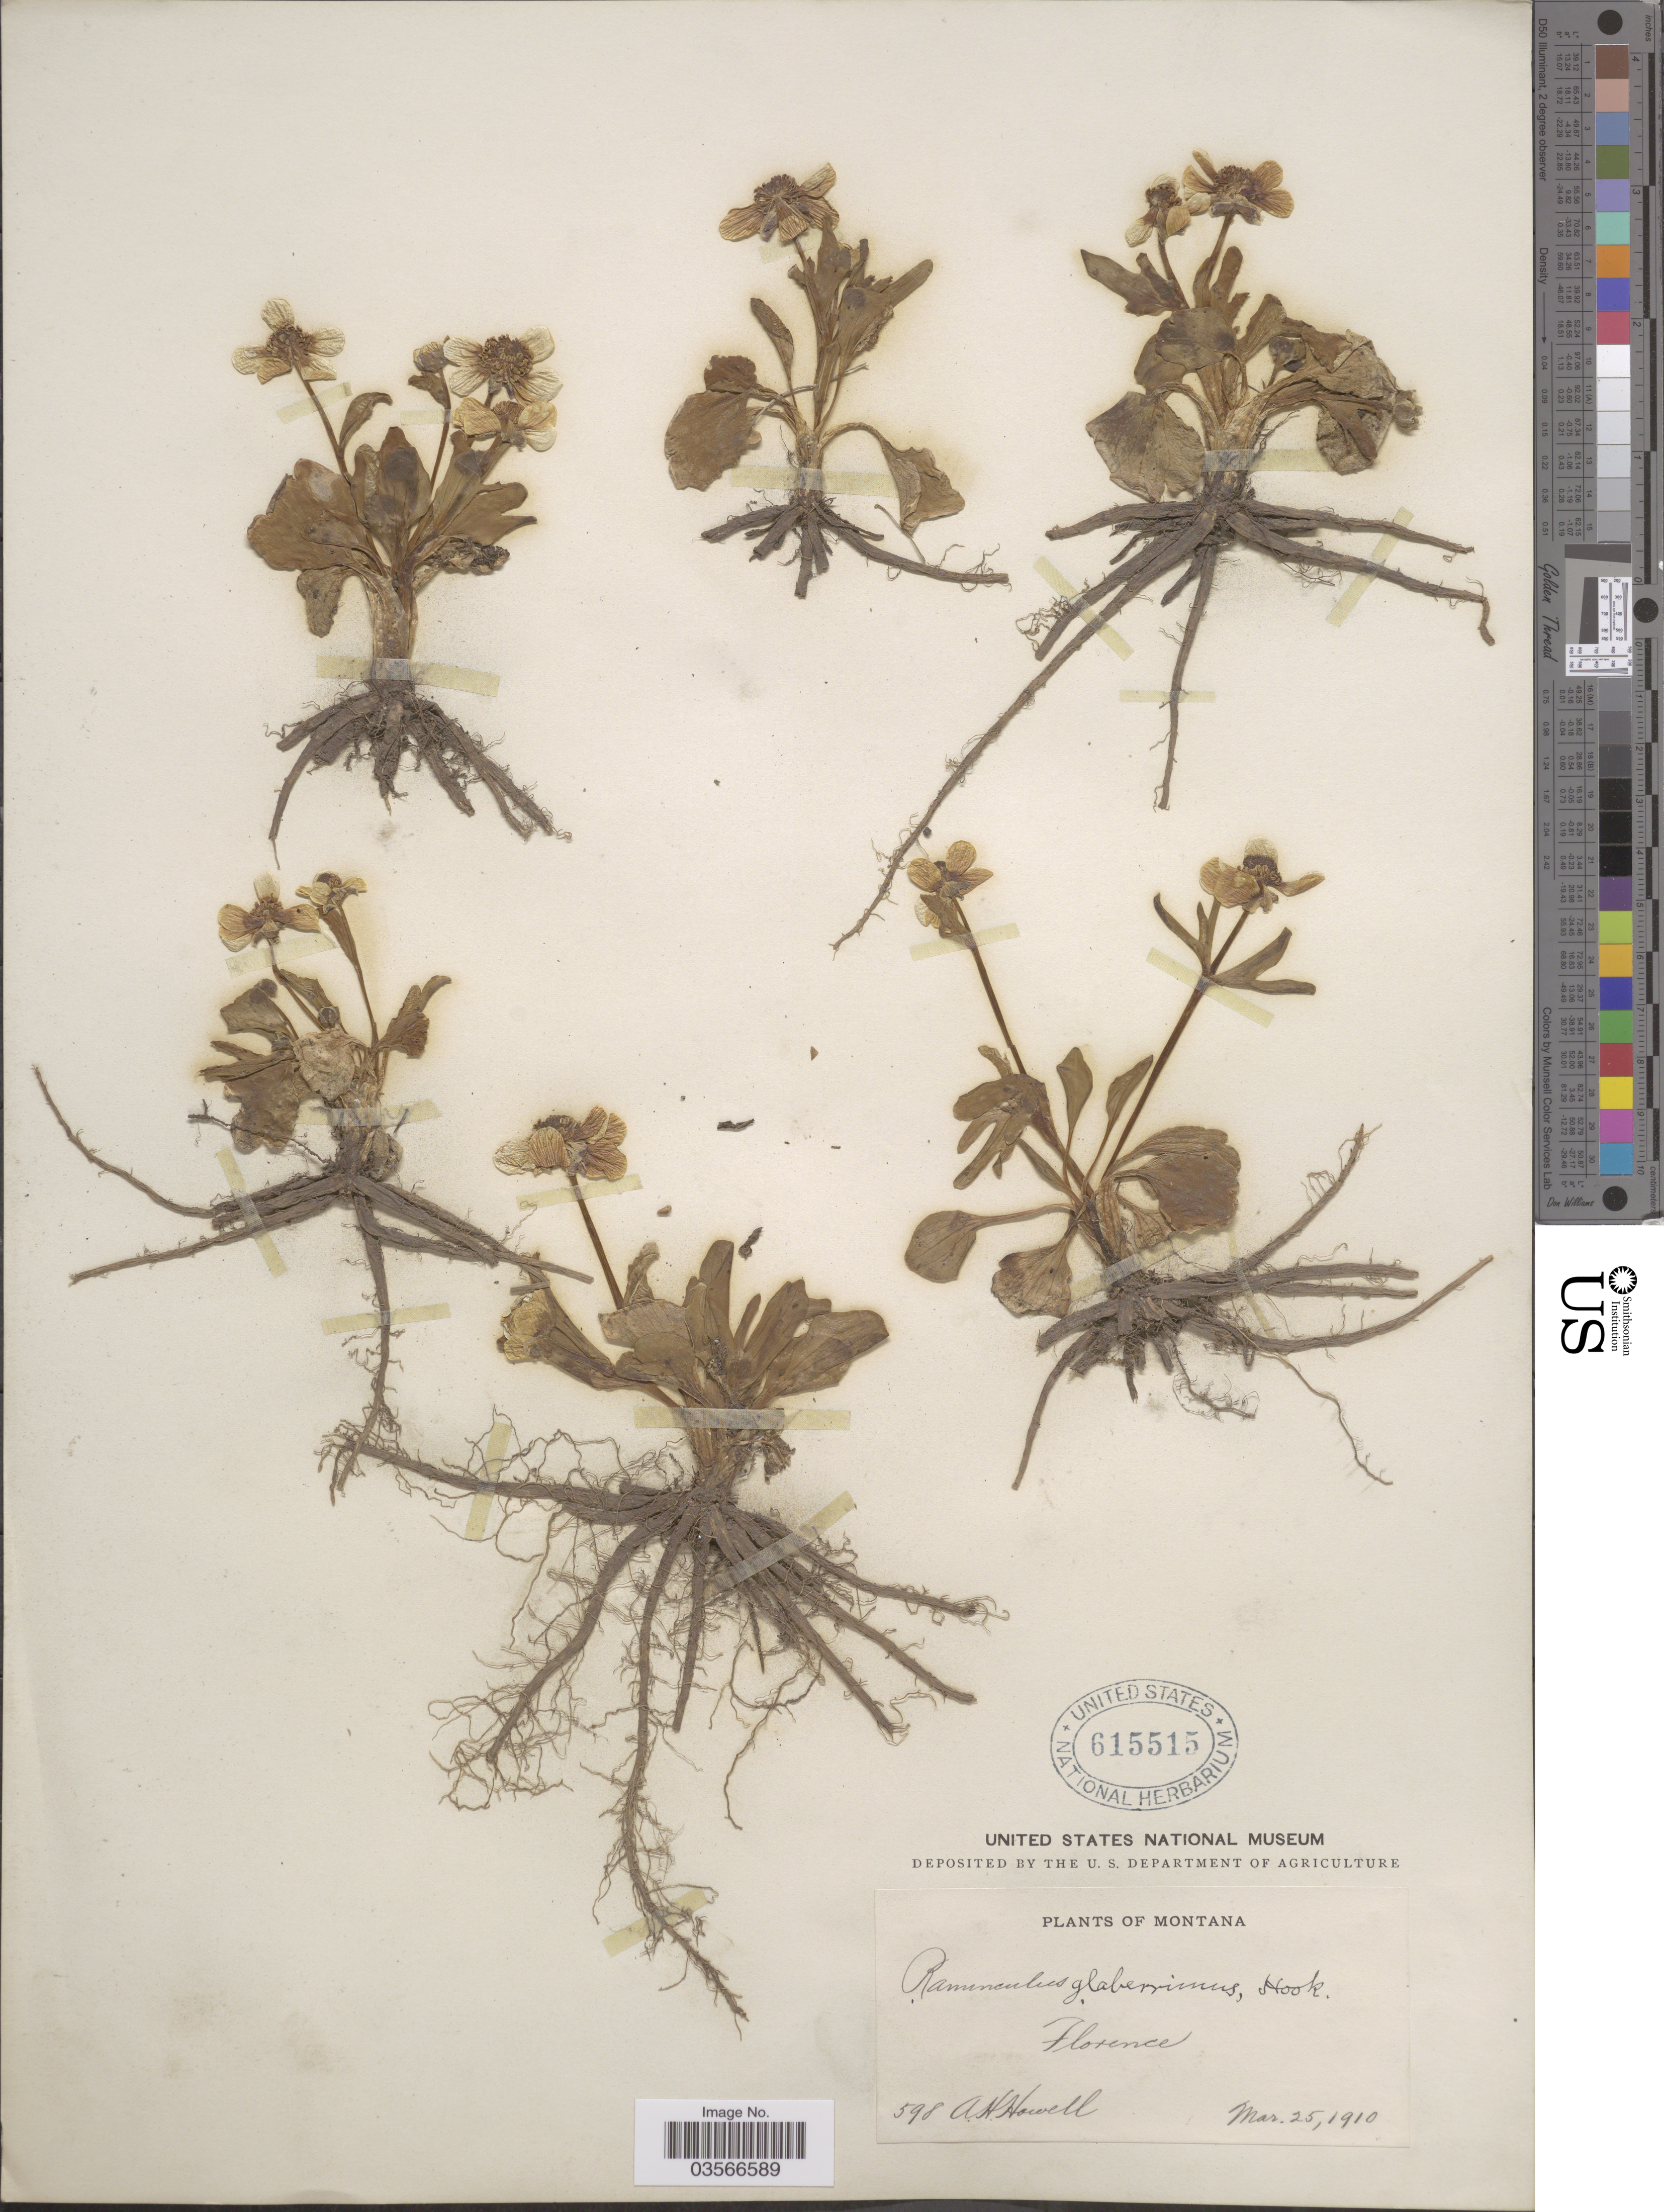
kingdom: Plantae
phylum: Tracheophyta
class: Magnoliopsida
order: Ranunculales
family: Ranunculaceae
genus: Ranunculus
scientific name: Ranunculus glaberrimus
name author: Hook.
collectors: A. Howell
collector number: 598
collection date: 1910-03-25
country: United States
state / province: Montana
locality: Florence.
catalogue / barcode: US 615515